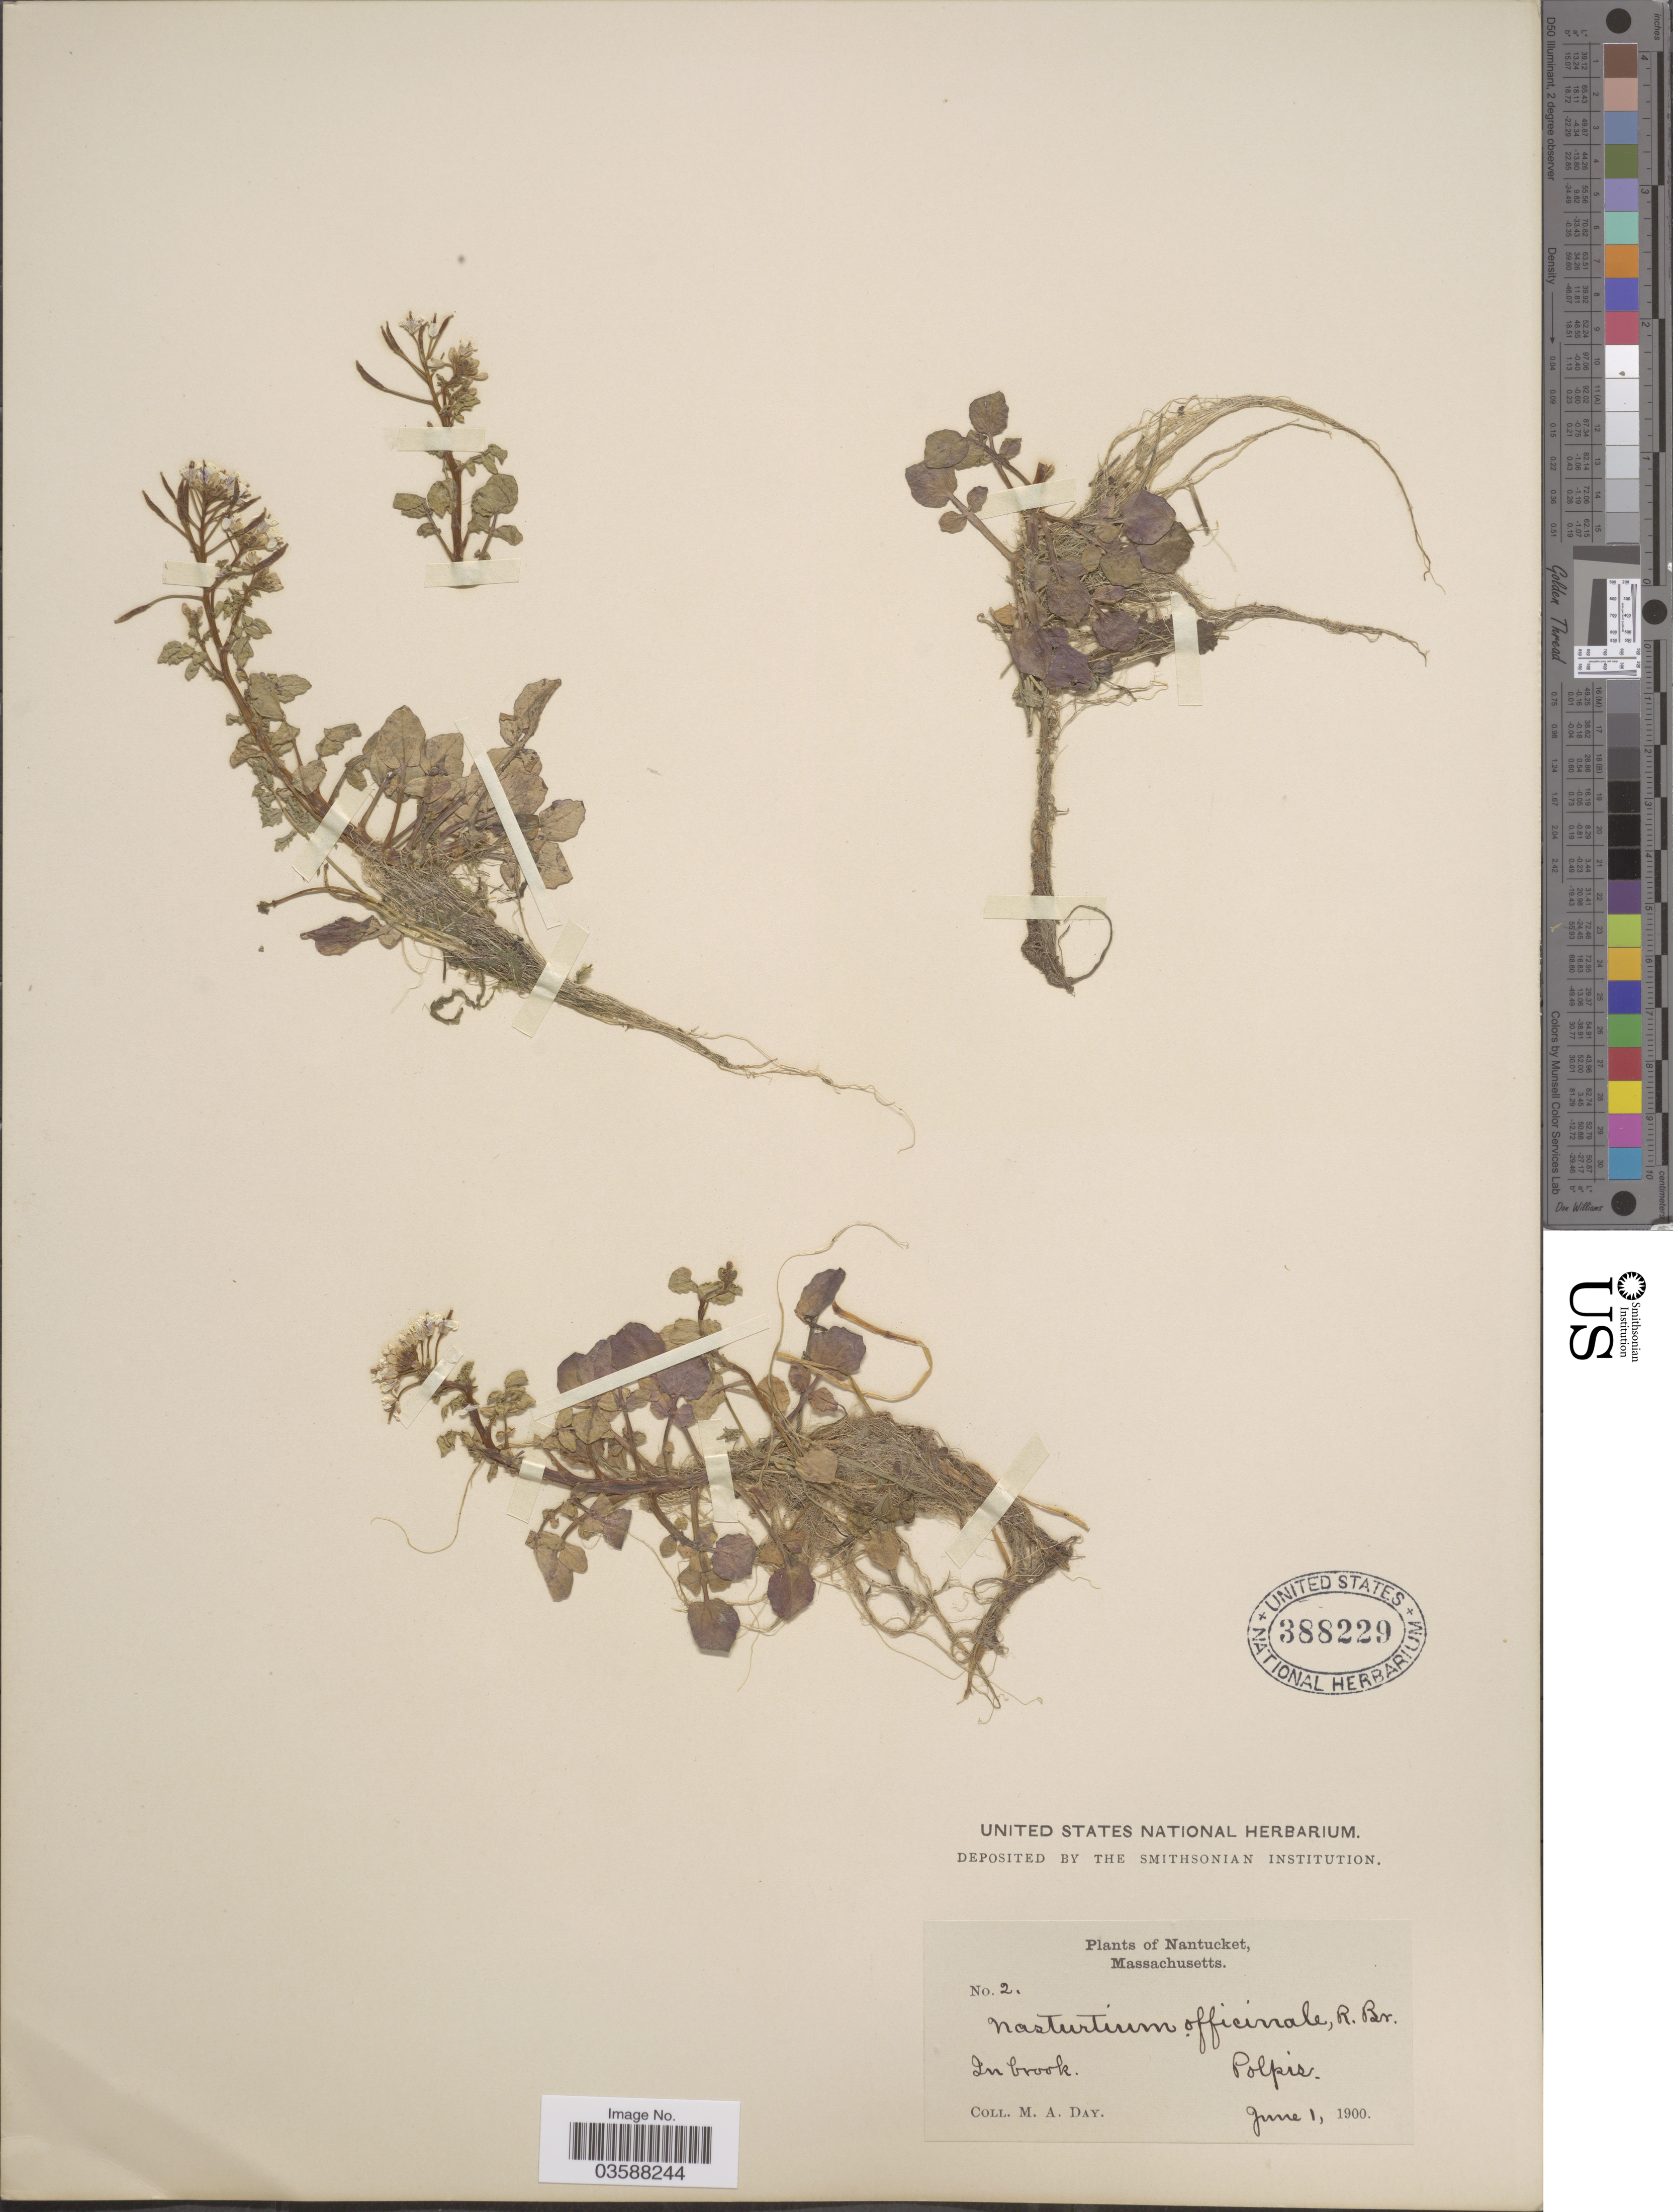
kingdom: Plantae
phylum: Tracheophyta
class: Magnoliopsida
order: Brassicales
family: Brassicaceae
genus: Nasturtium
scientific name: Nasturtium officinale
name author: R. Br.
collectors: M. Day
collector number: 2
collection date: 1900-06-01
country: United States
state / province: Massachusetts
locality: Nantucket. In brook. Polpis.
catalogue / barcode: US 388229